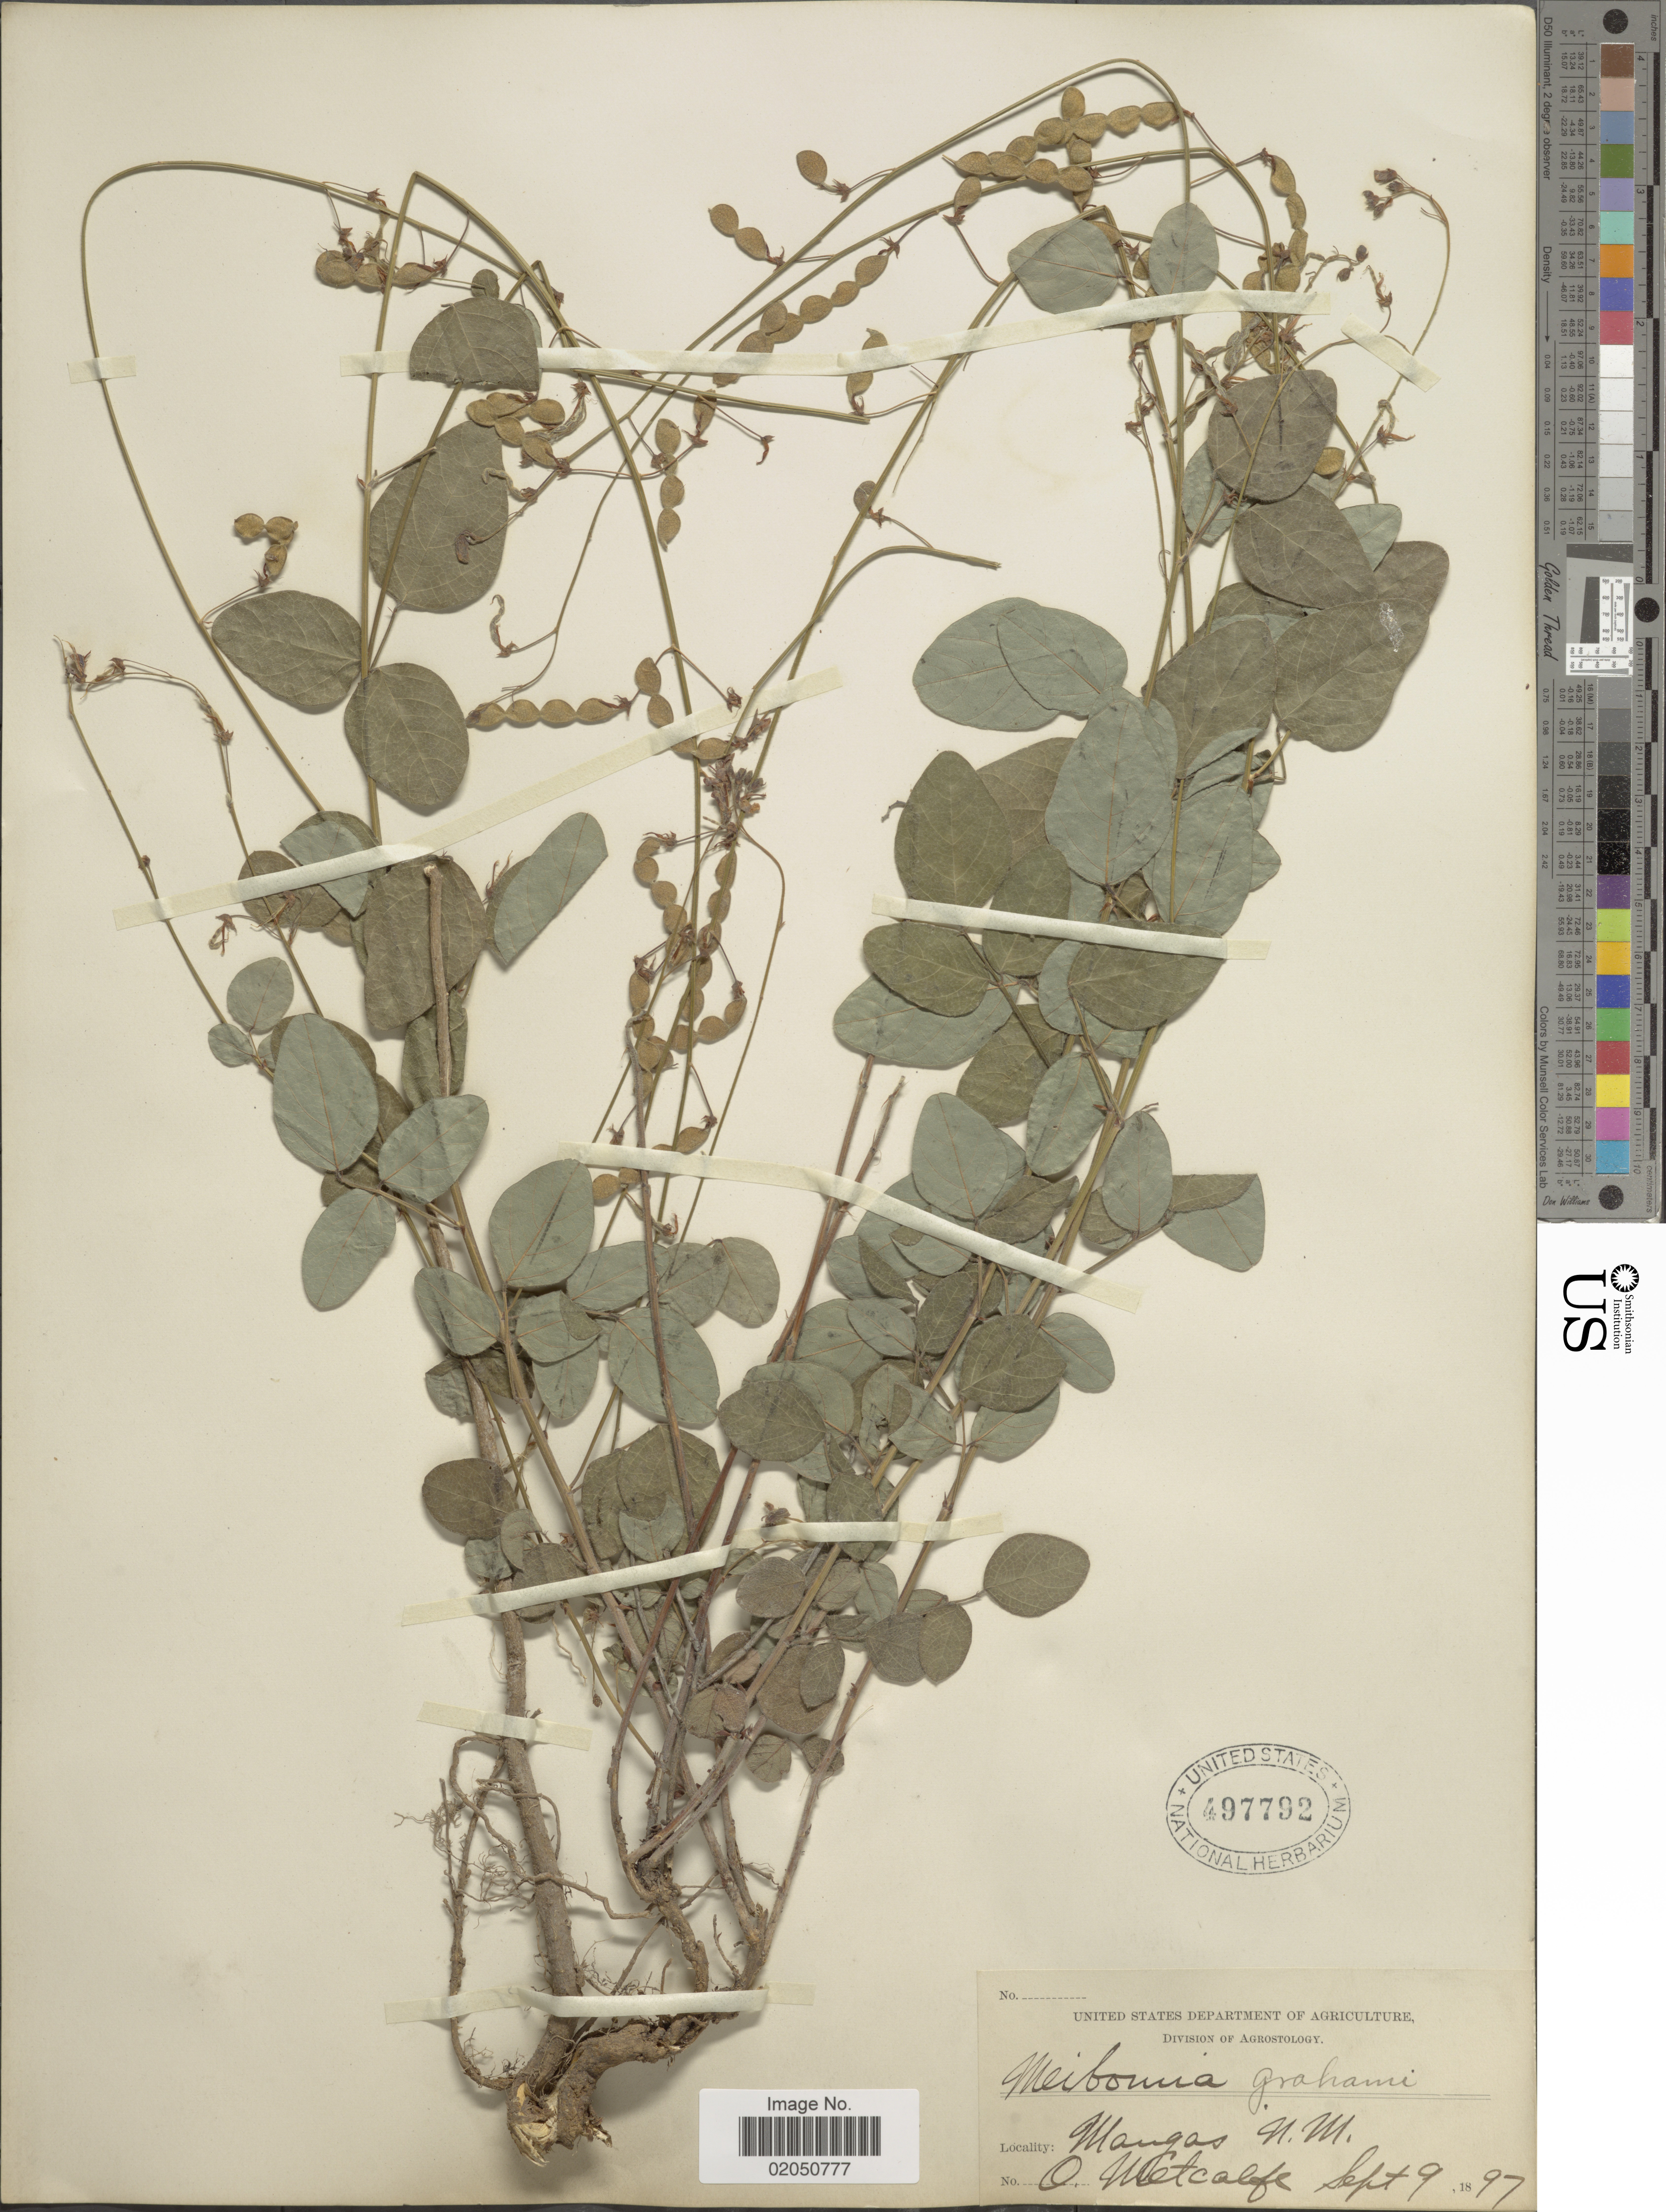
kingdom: Plantae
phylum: Tracheophyta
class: Magnoliopsida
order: Fabales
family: Fabaceae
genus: Desmodium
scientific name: Desmodium grahamii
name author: A. Gray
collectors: O. B. Metcalfe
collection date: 1897-09-09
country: United States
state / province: New Mexico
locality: Mangas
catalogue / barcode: US 497792